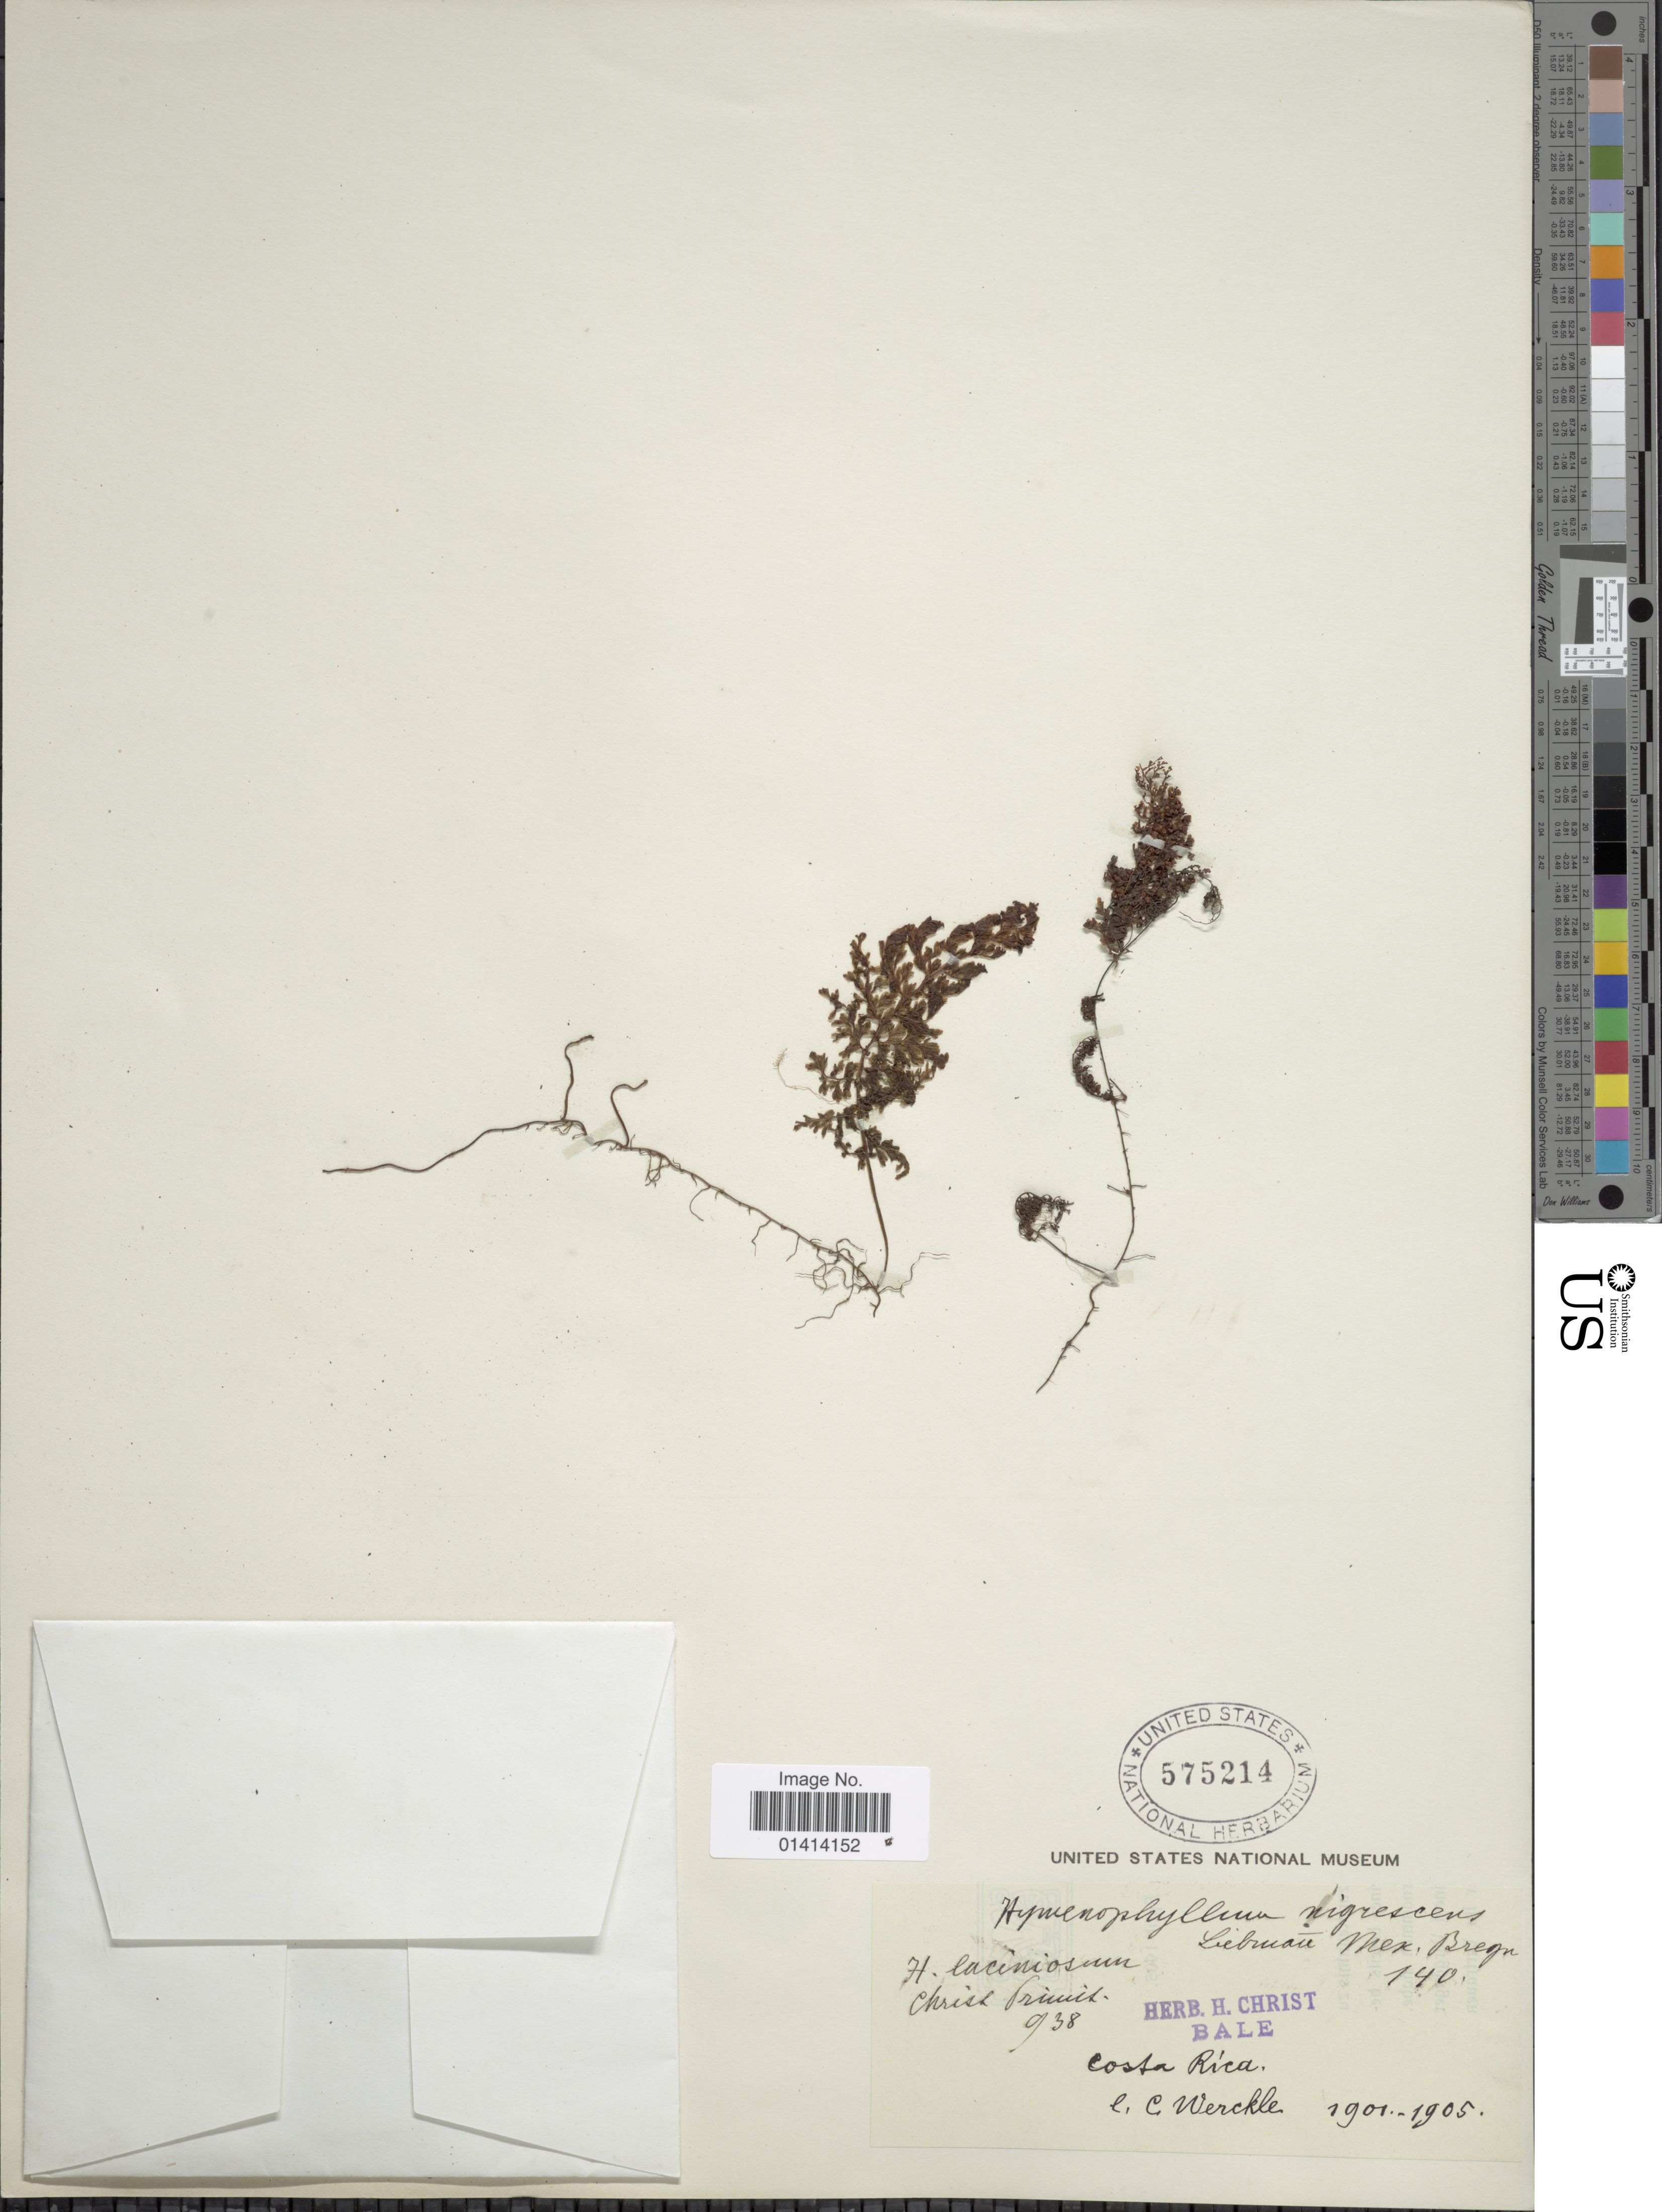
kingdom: Plantae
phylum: Tracheophyta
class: Polypodiopsida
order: Hymenophyllales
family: Hymenophyllaceae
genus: Hymenophyllum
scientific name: Hymenophyllum myriocarpum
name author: Hook.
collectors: C. Wercklé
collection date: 1901/1905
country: Costa Rica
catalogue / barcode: US 575214